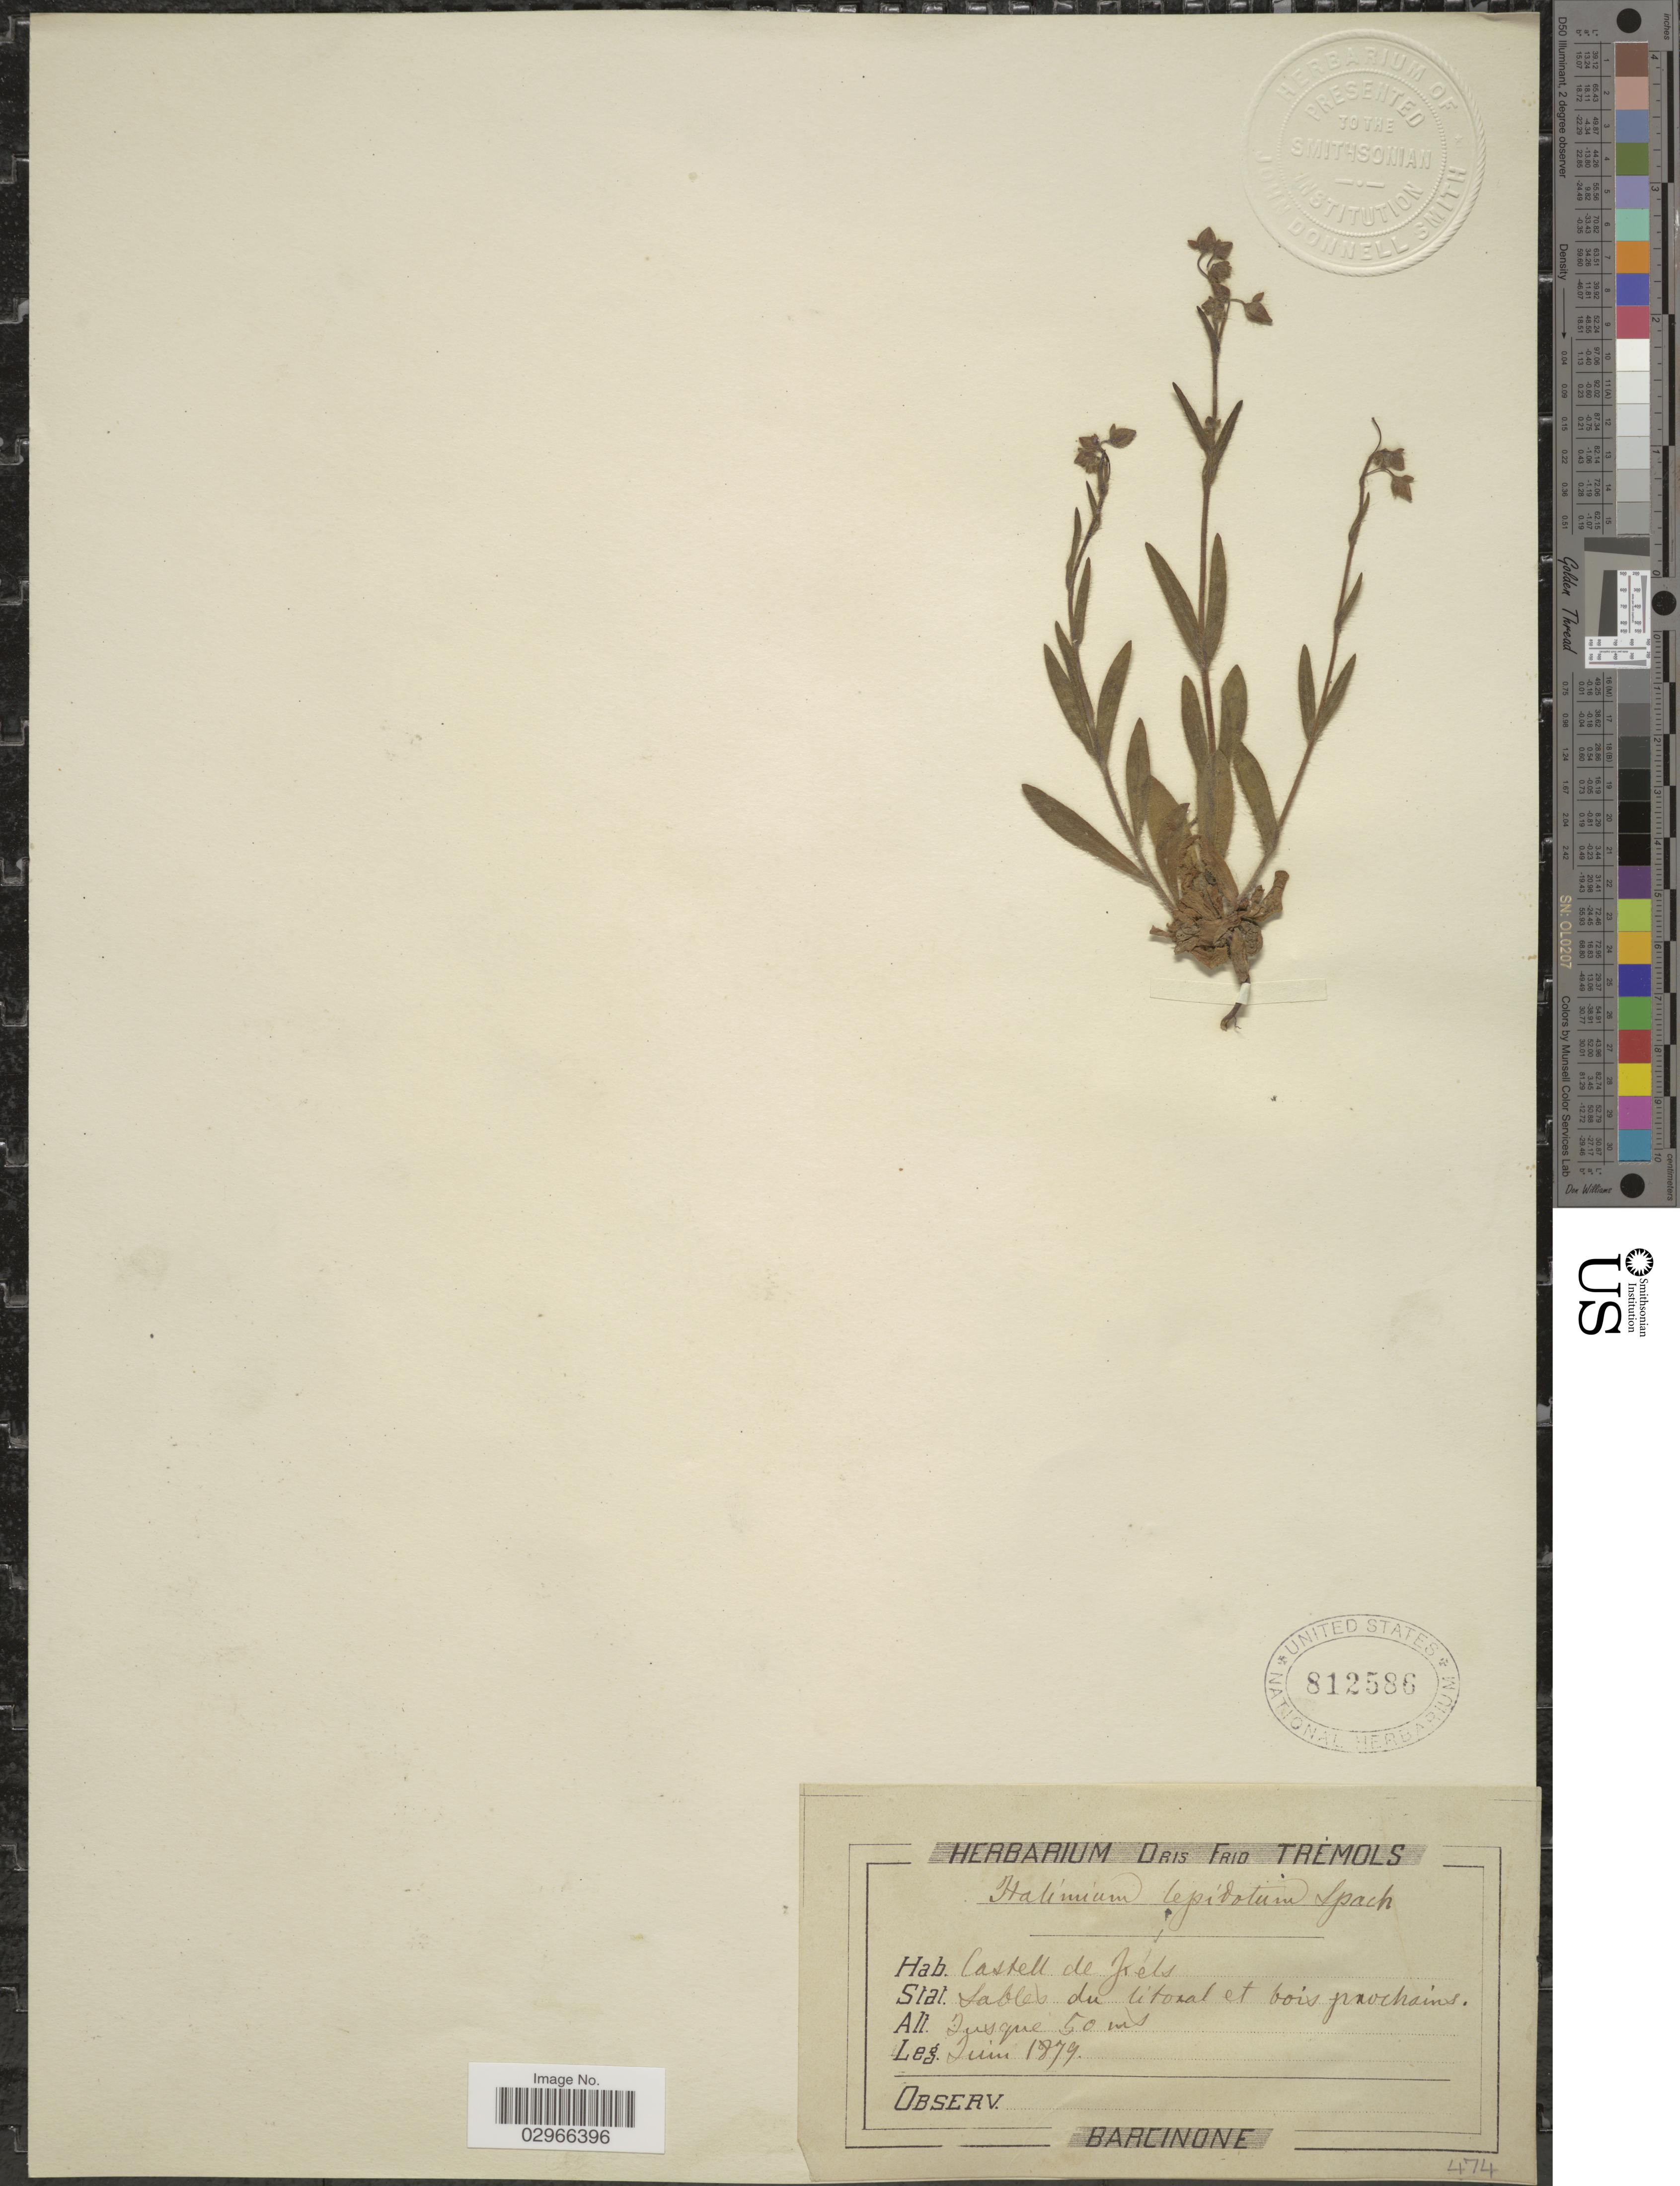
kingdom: Plantae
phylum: Tracheophyta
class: Magnoliopsida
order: Malvales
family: Cistaceae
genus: Halimium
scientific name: Halimium lepidotum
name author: Spach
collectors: Ex herb. Oris Frio Trèmols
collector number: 474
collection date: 1879-06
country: Spain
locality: Castell de Fels.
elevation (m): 50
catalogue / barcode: US 812586